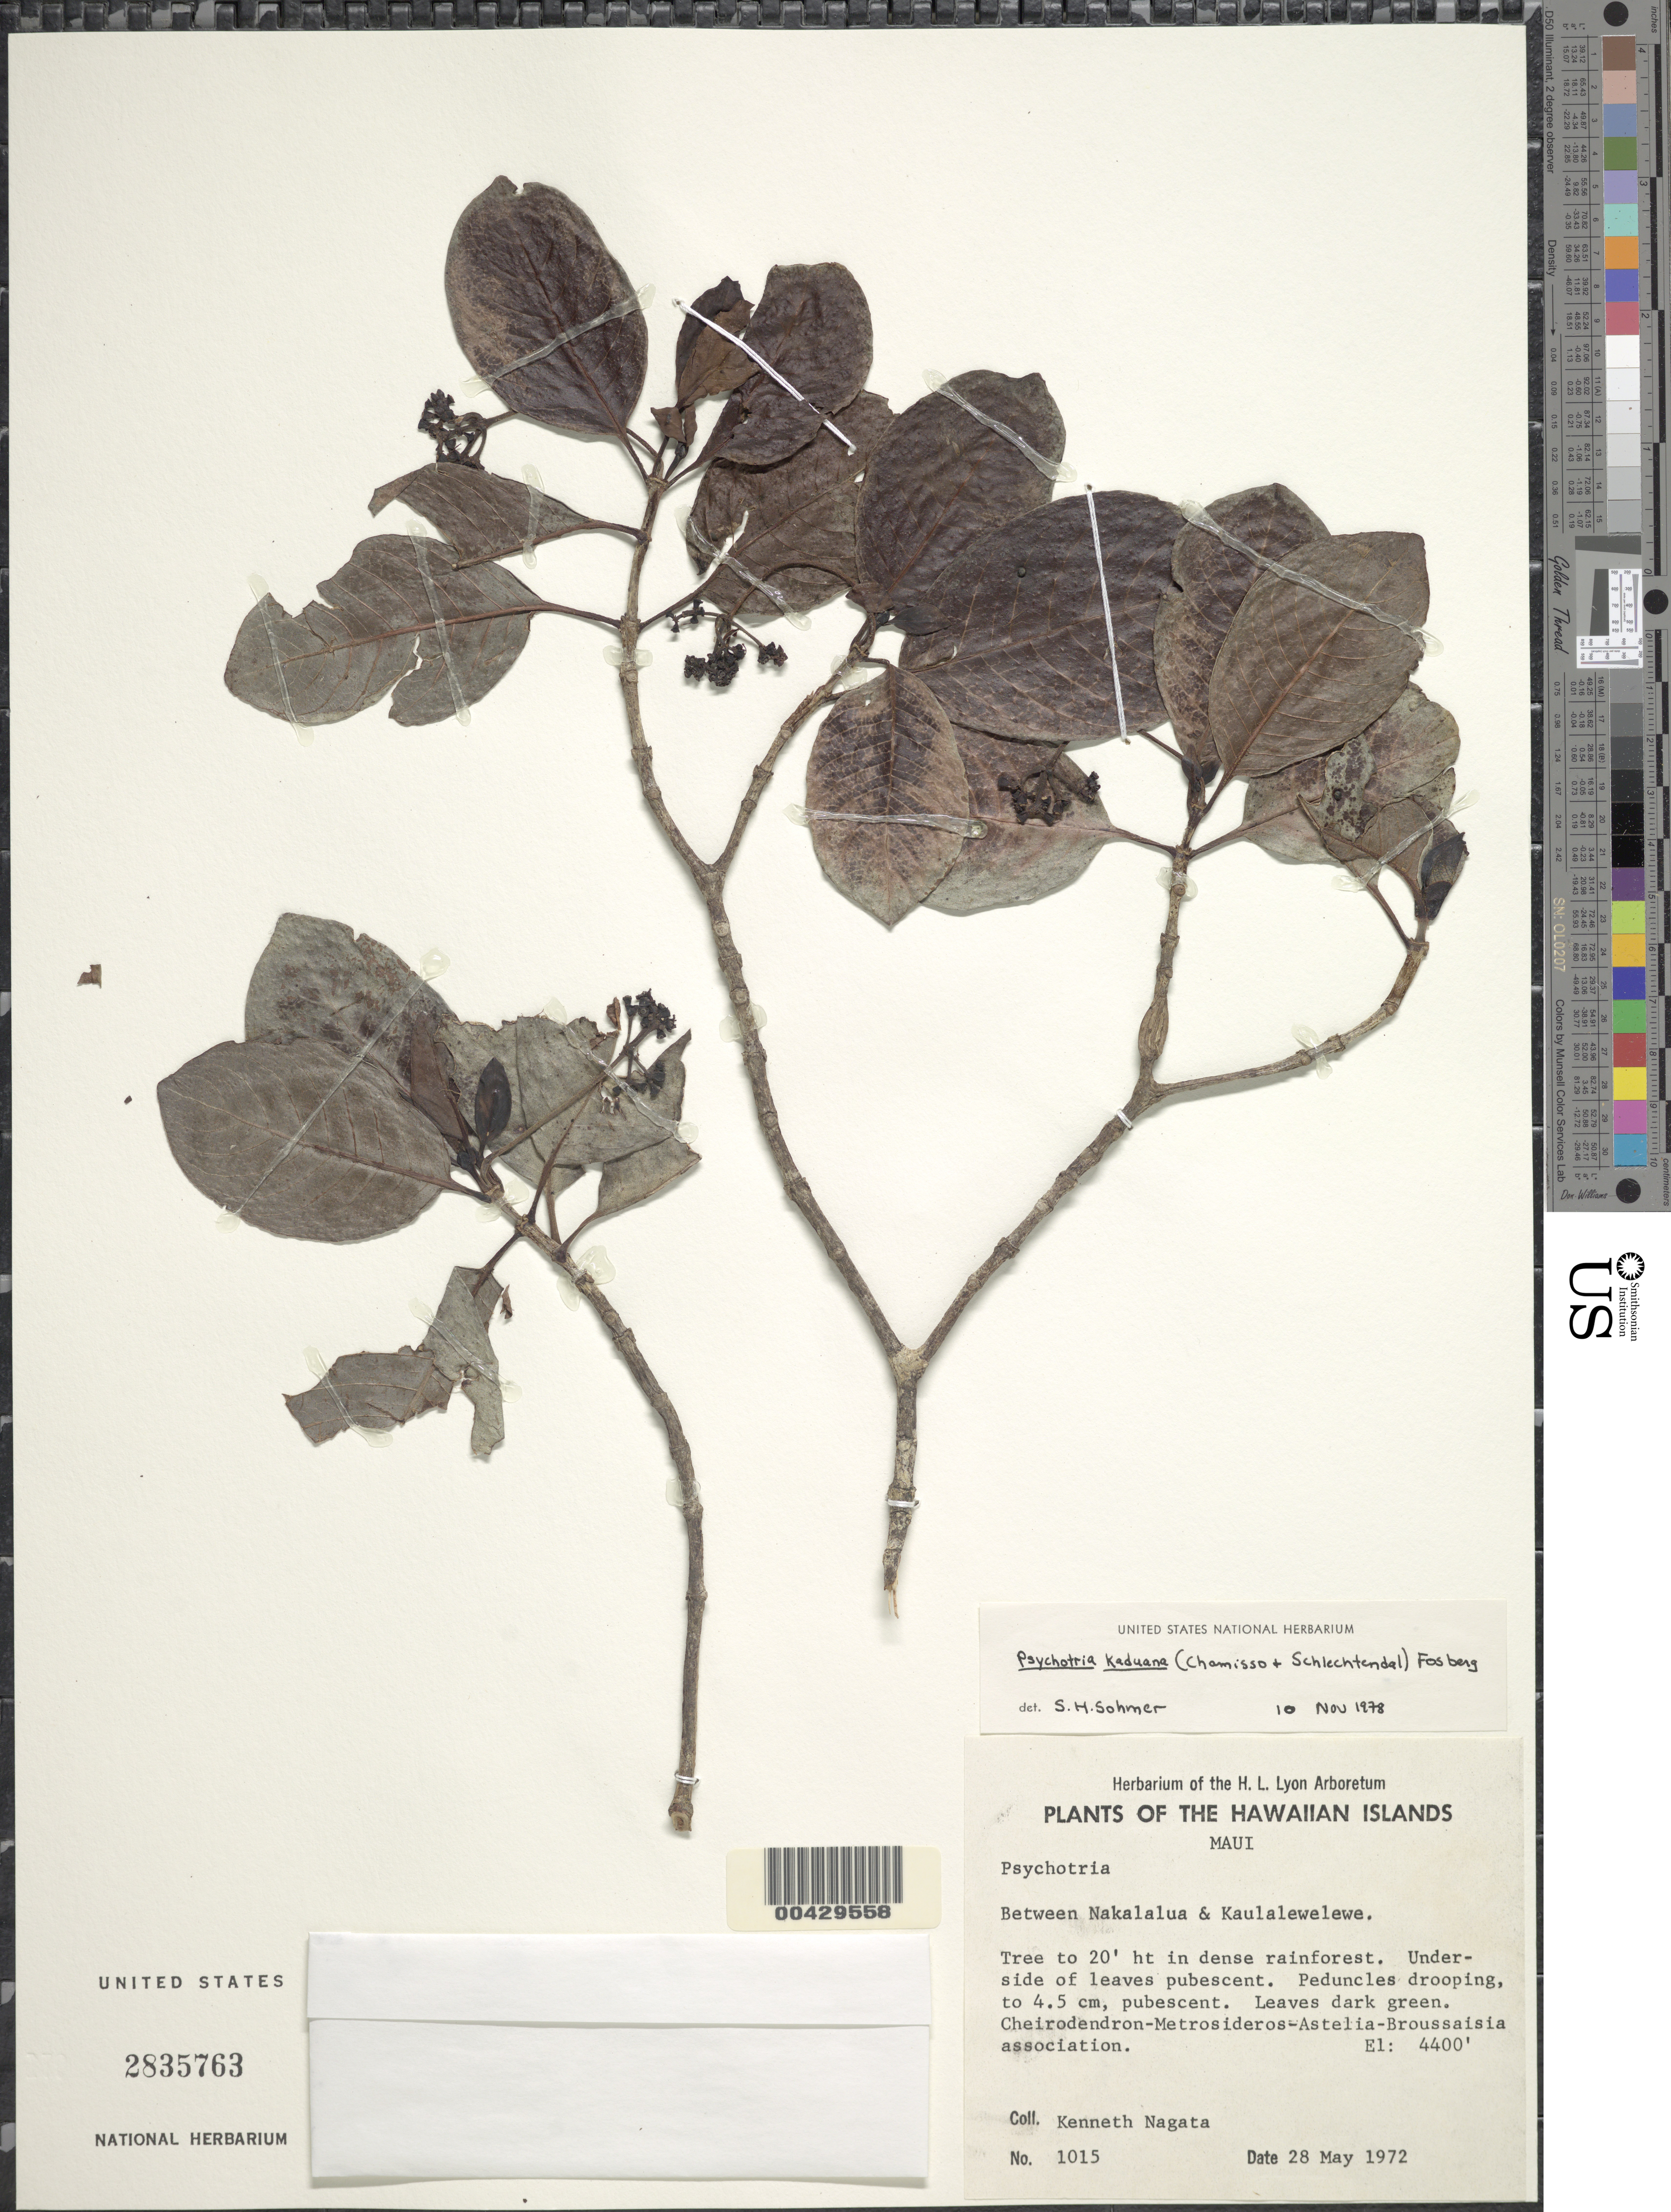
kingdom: Plantae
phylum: Tracheophyta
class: Magnoliopsida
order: Gentianales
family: Rubiaceae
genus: Psychotria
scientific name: Psychotria kaduana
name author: (Cham. & Schltdl.) Fosberg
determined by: Sohmer, S. H.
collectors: K. Nagata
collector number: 1015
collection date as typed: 28 May 1972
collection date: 1972-05-28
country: United States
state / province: Hawaii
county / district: Maui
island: Maui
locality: between Nakalalua and Kaulalewelewe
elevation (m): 1341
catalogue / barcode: US 2835763